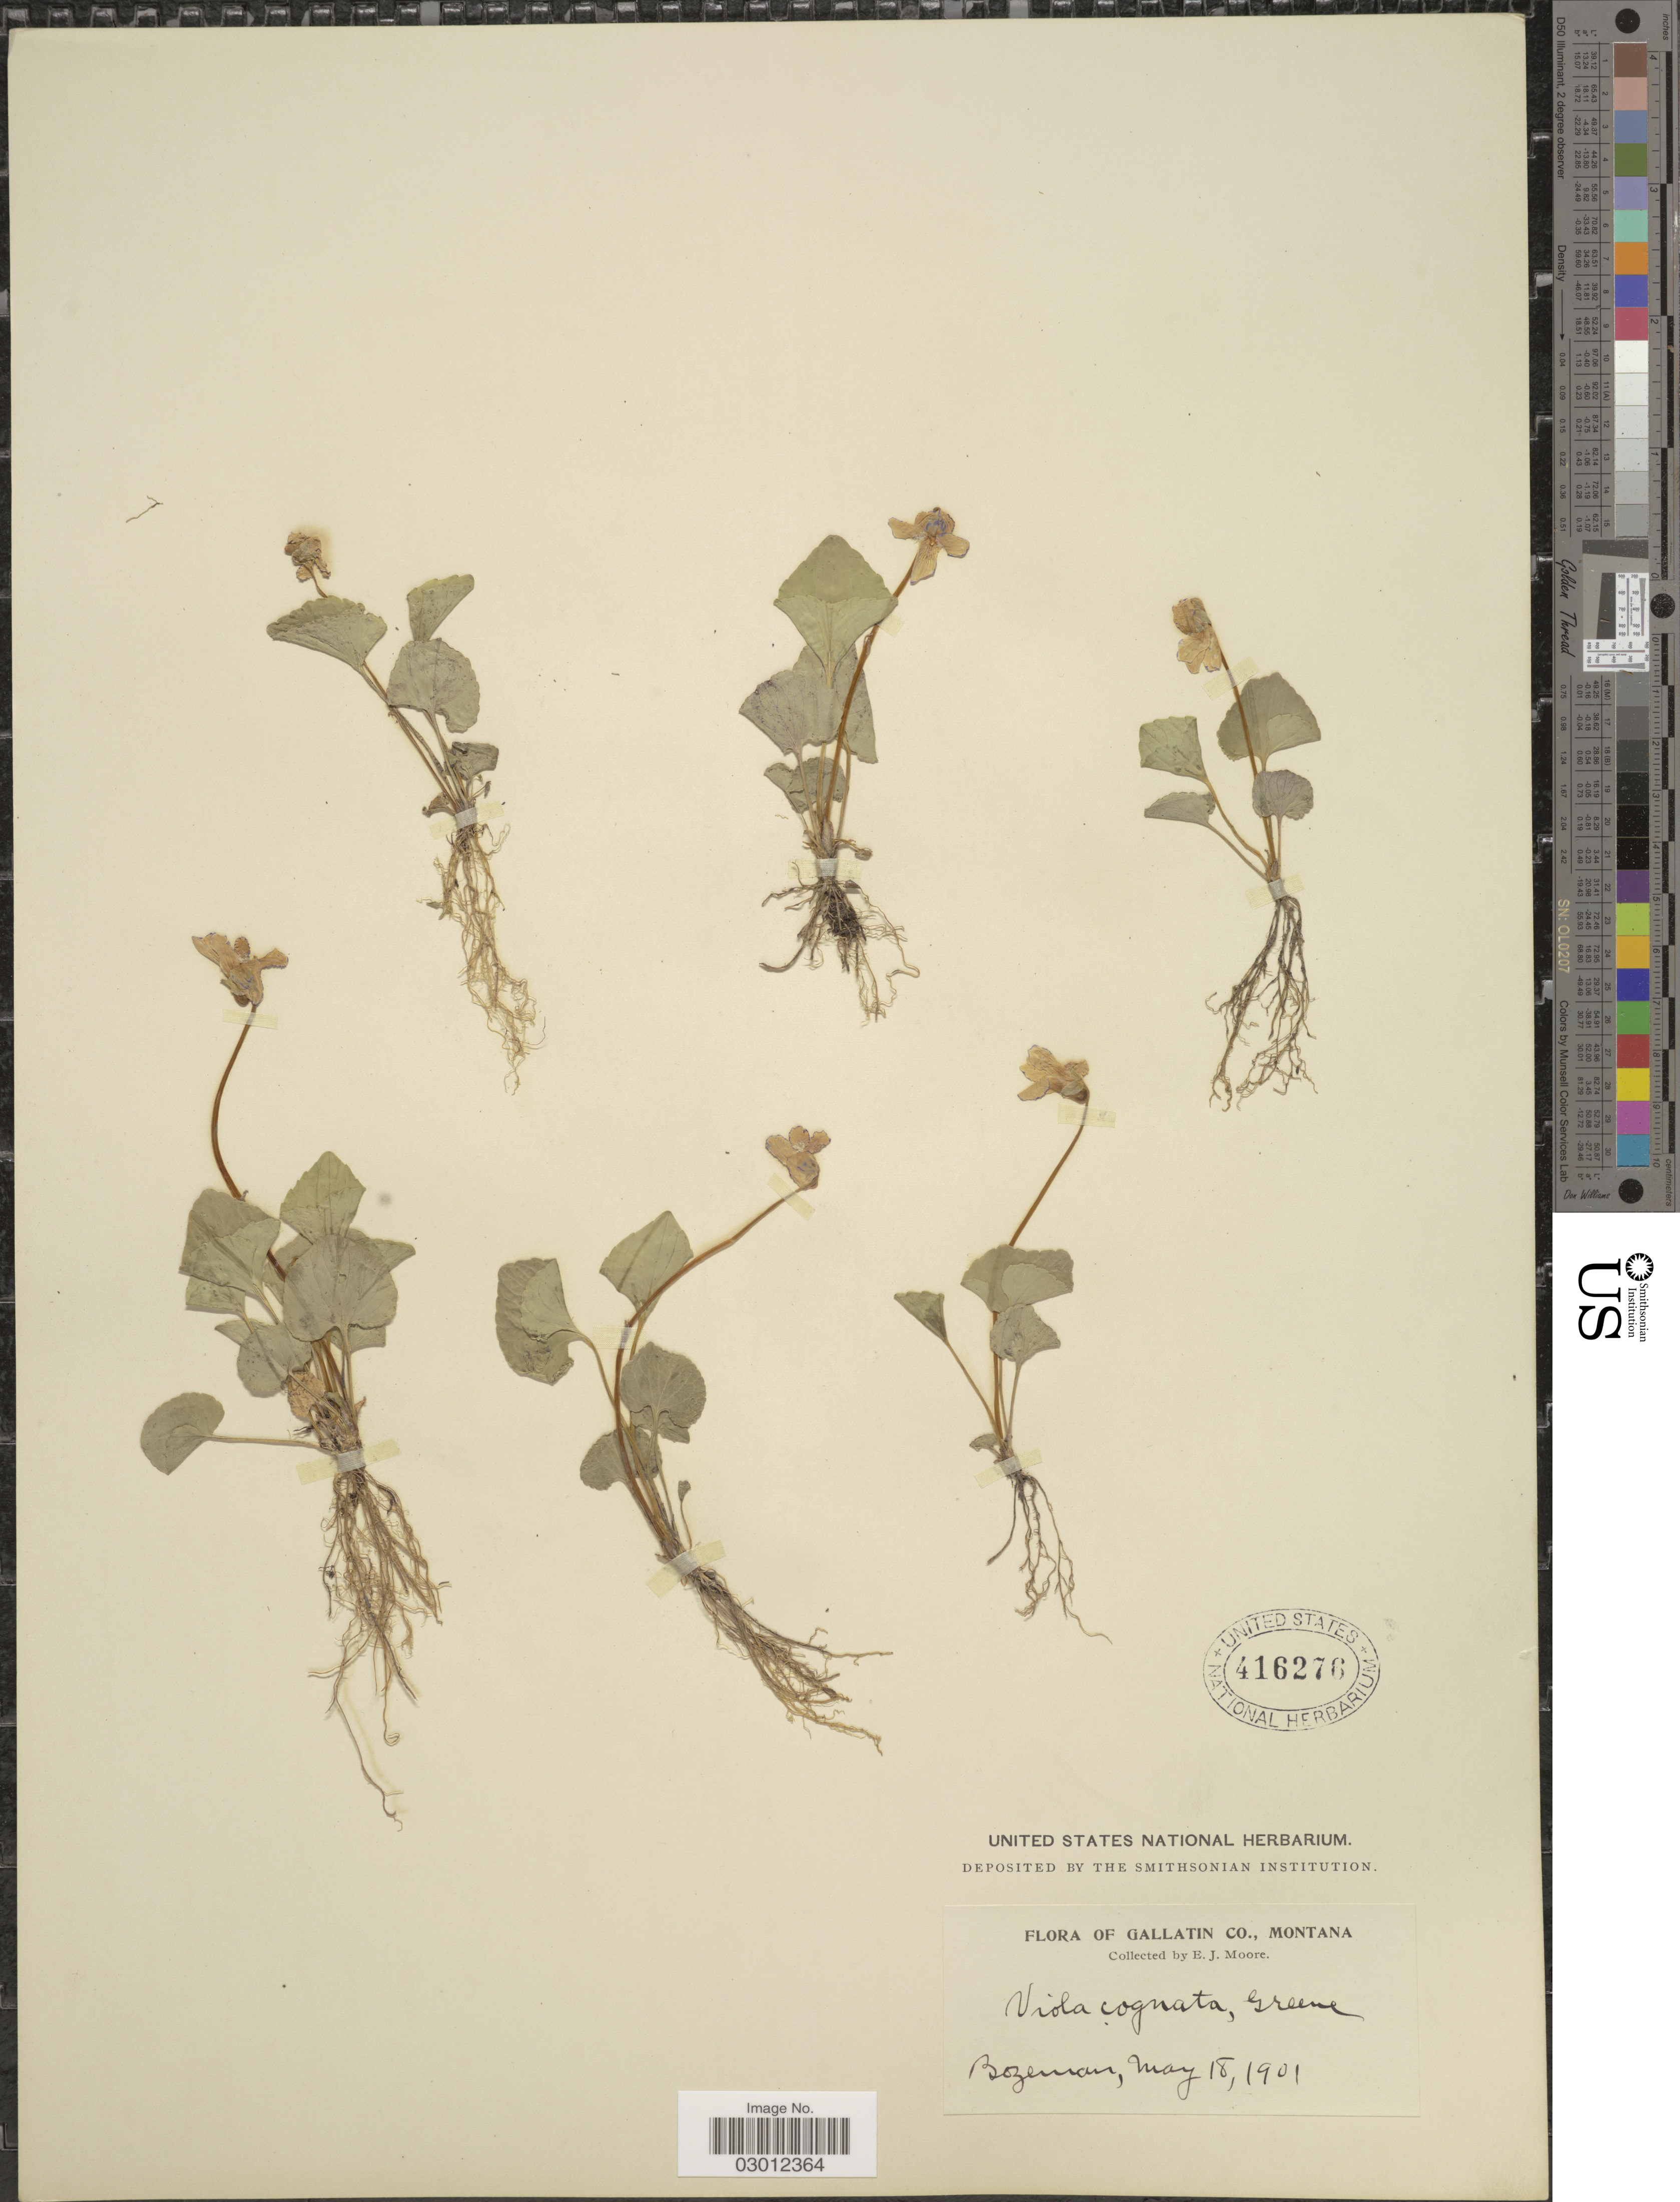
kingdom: Plantae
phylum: Tracheophyta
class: Magnoliopsida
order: Malpighiales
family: Violaceae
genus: Viola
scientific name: Viola nephrophylla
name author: Greene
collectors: E. Moore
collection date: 1901-05-18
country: United States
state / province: Montana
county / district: Gallatin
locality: Bozeman.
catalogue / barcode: US 416276